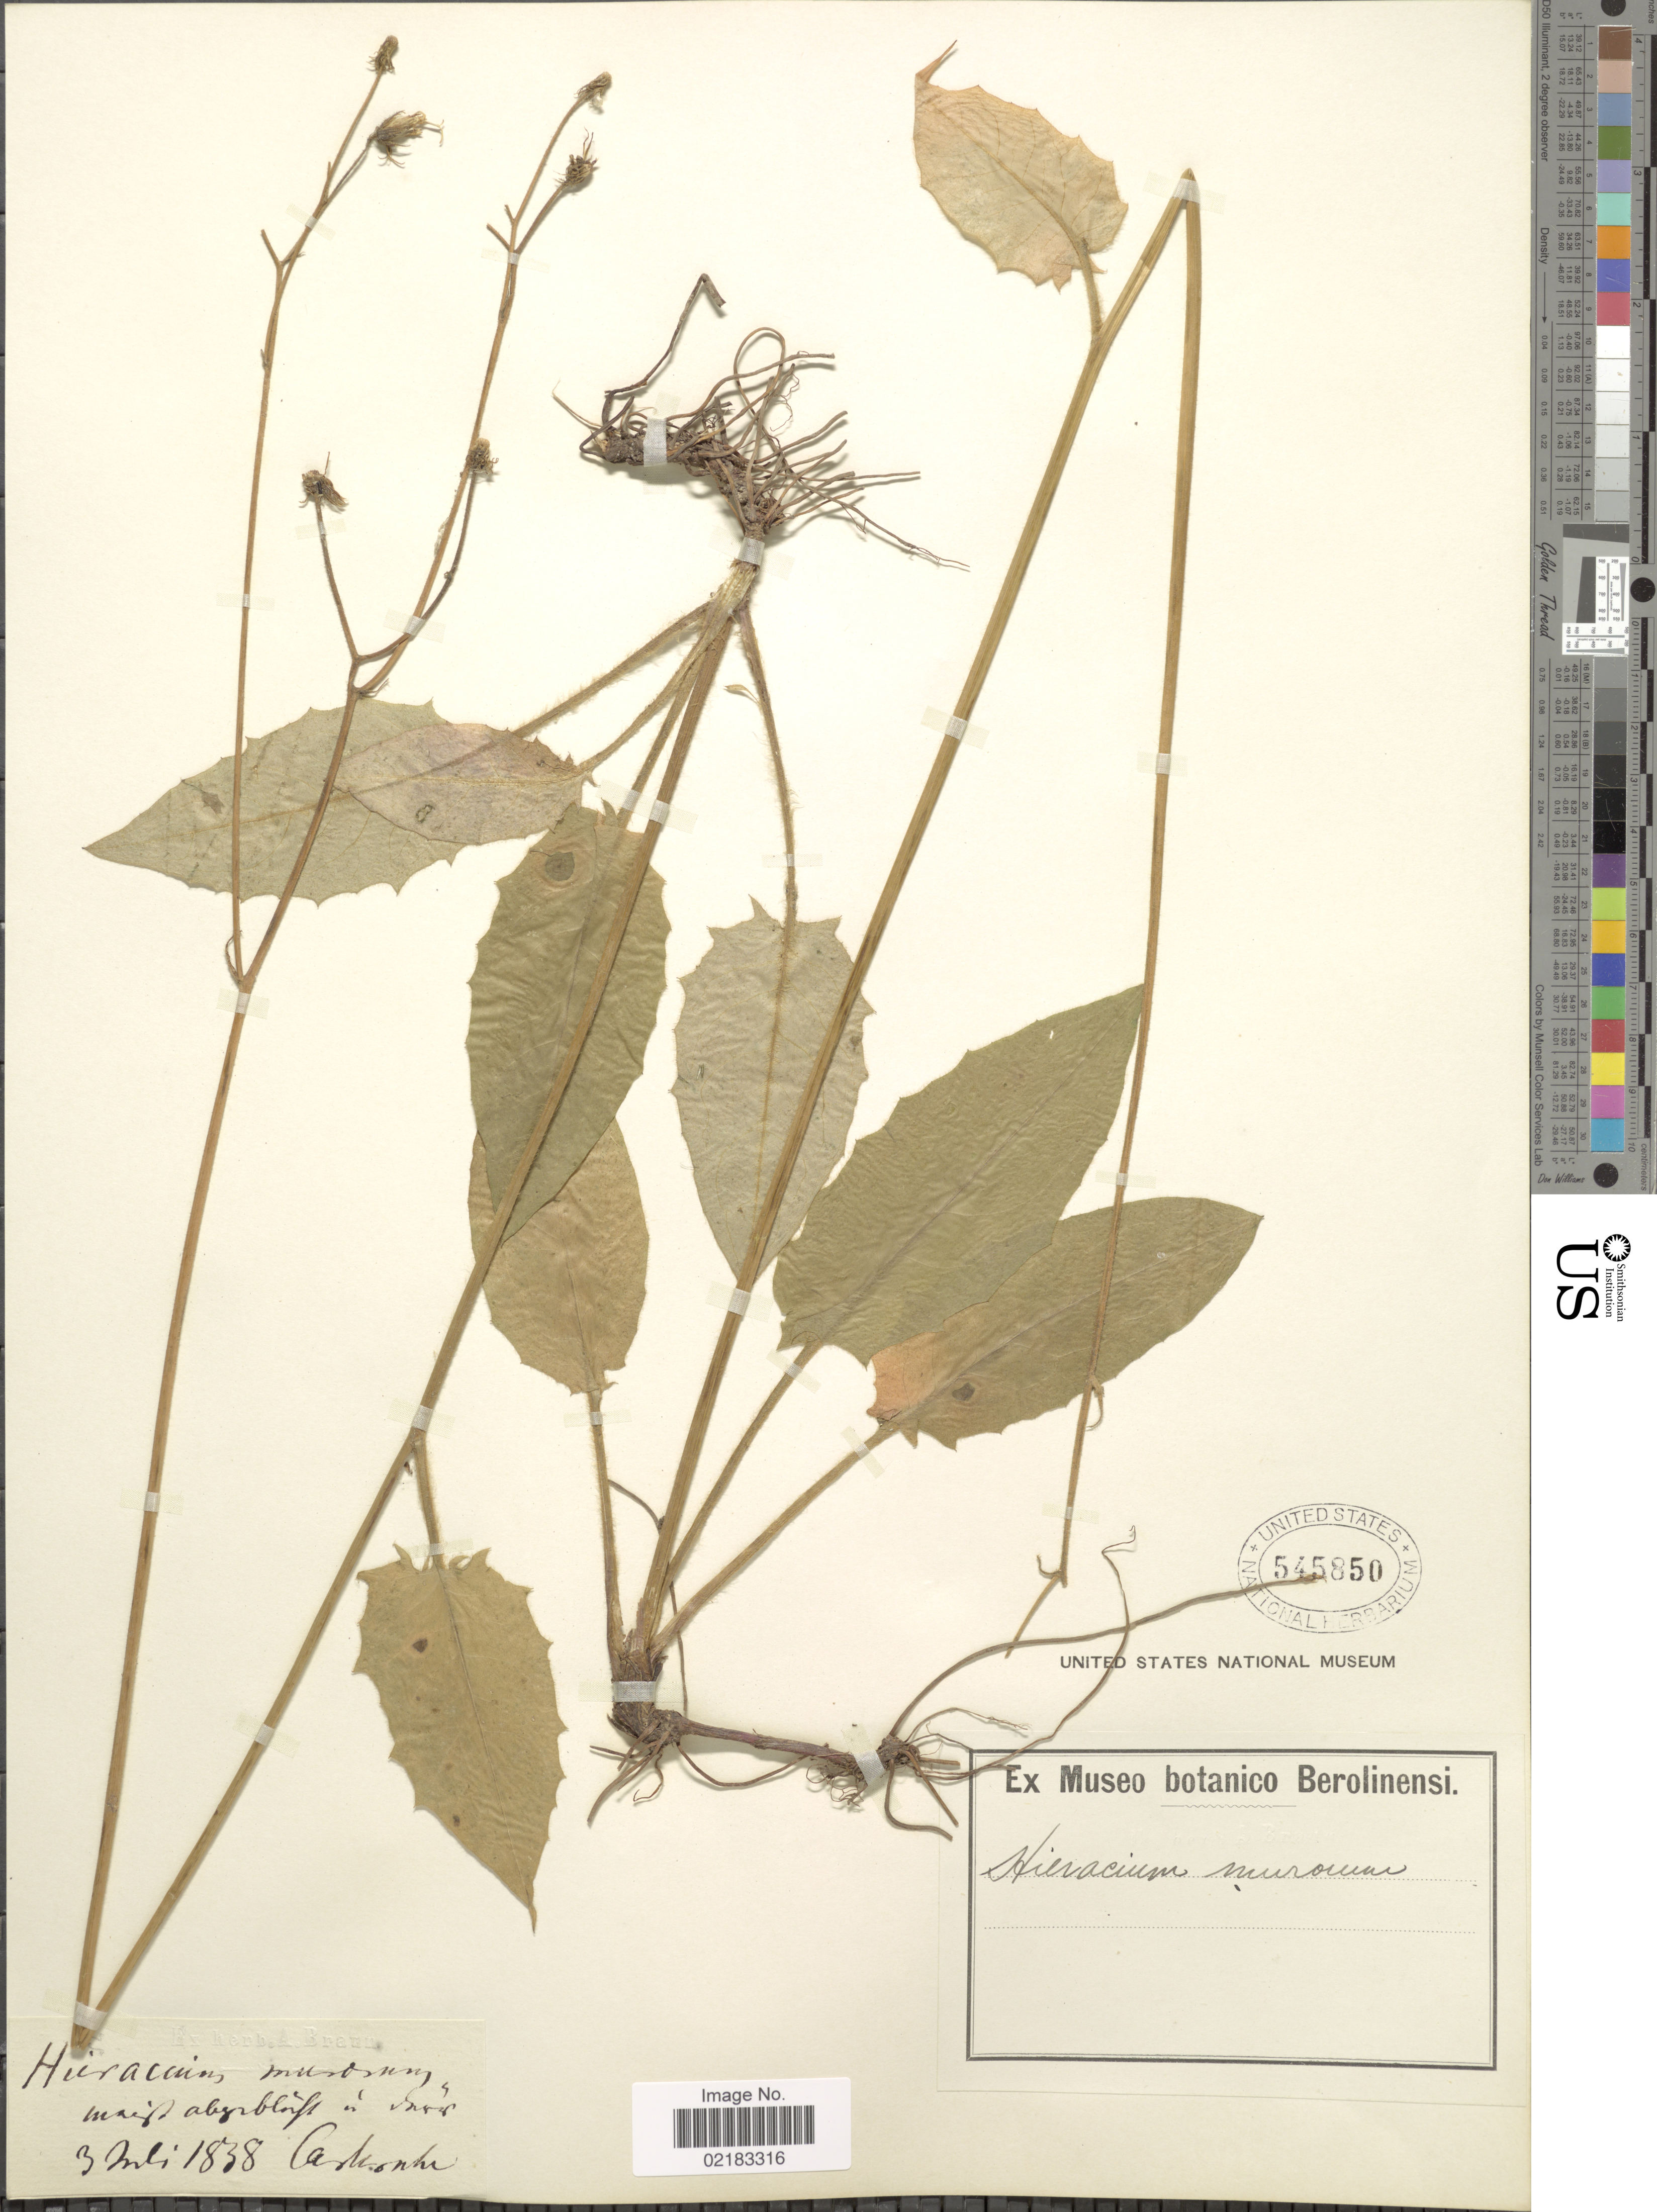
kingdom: Plantae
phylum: Tracheophyta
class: Magnoliopsida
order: Asterales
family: Asteraceae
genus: Hieracium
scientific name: Hieracium murorum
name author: L.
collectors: Carlsonhe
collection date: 1838-07-03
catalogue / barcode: US 545850